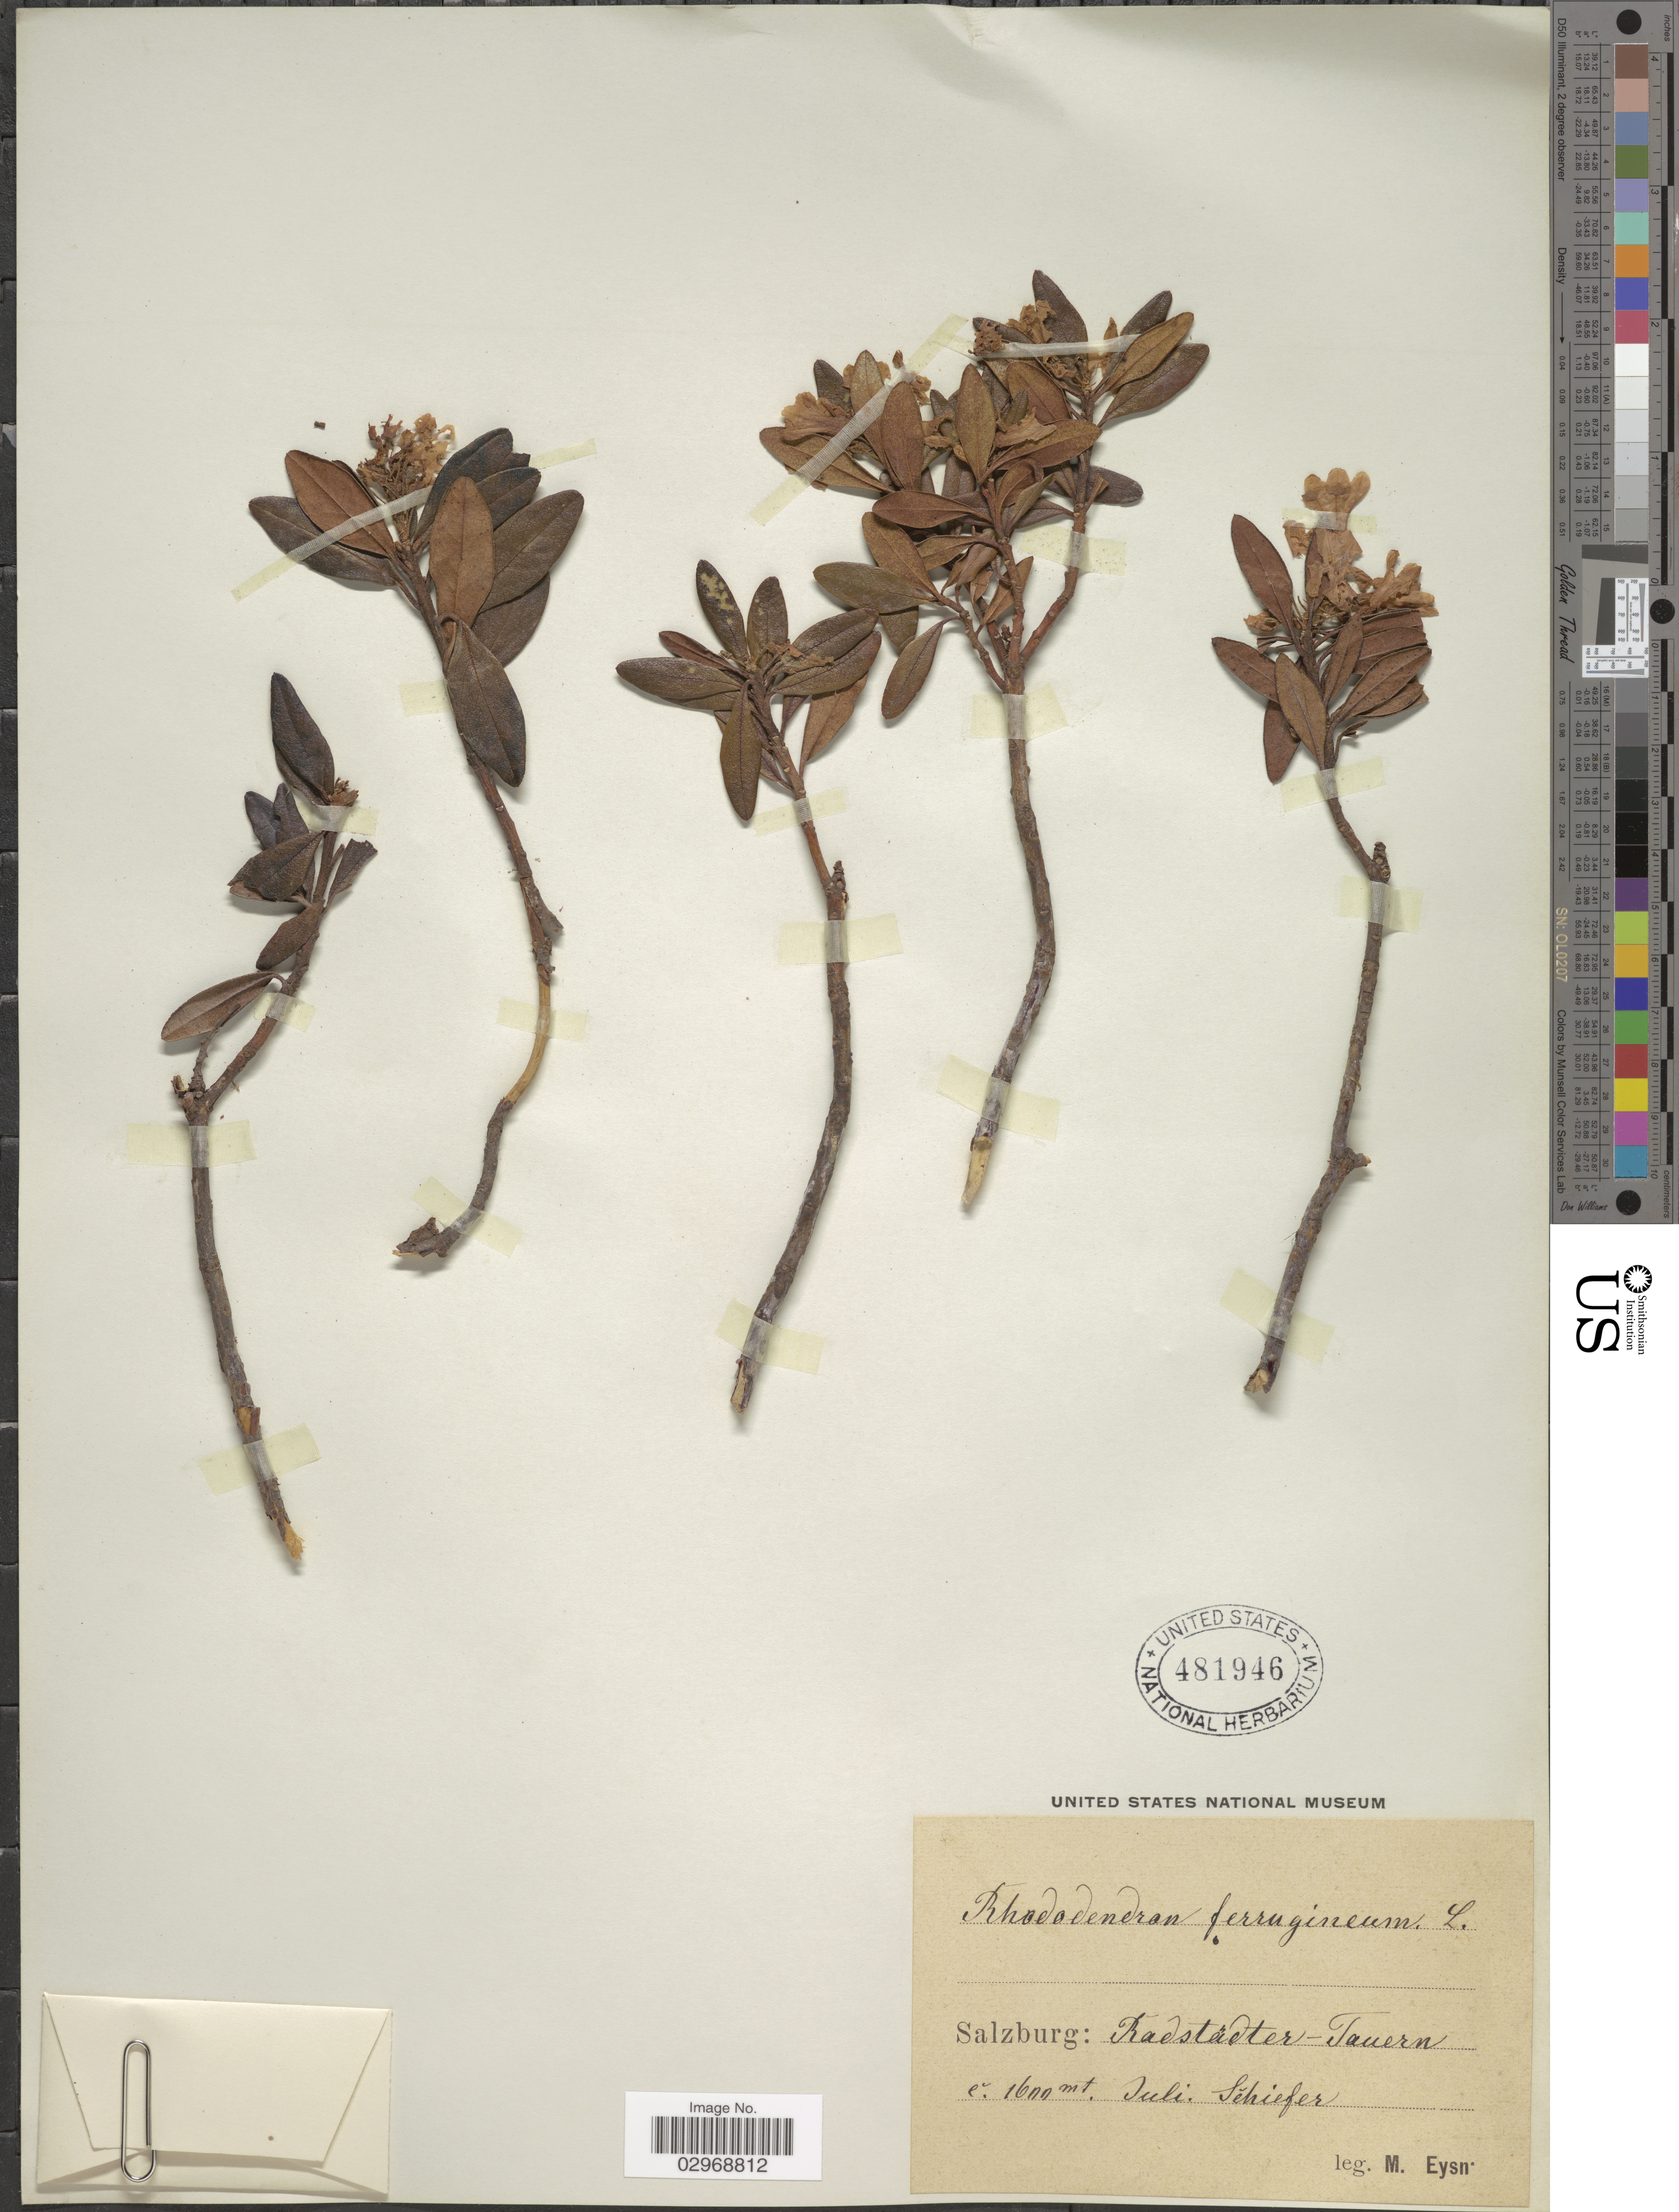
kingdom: Plantae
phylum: Tracheophyta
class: Magnoliopsida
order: Ericales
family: Ericaceae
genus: Rhododendron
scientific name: Rhododendron ferrugineum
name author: L.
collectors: M. Eysn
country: Austria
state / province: Salzburg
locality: Salzburg: Radstadter-Tauern, Schiefer.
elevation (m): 1600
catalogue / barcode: US 481946